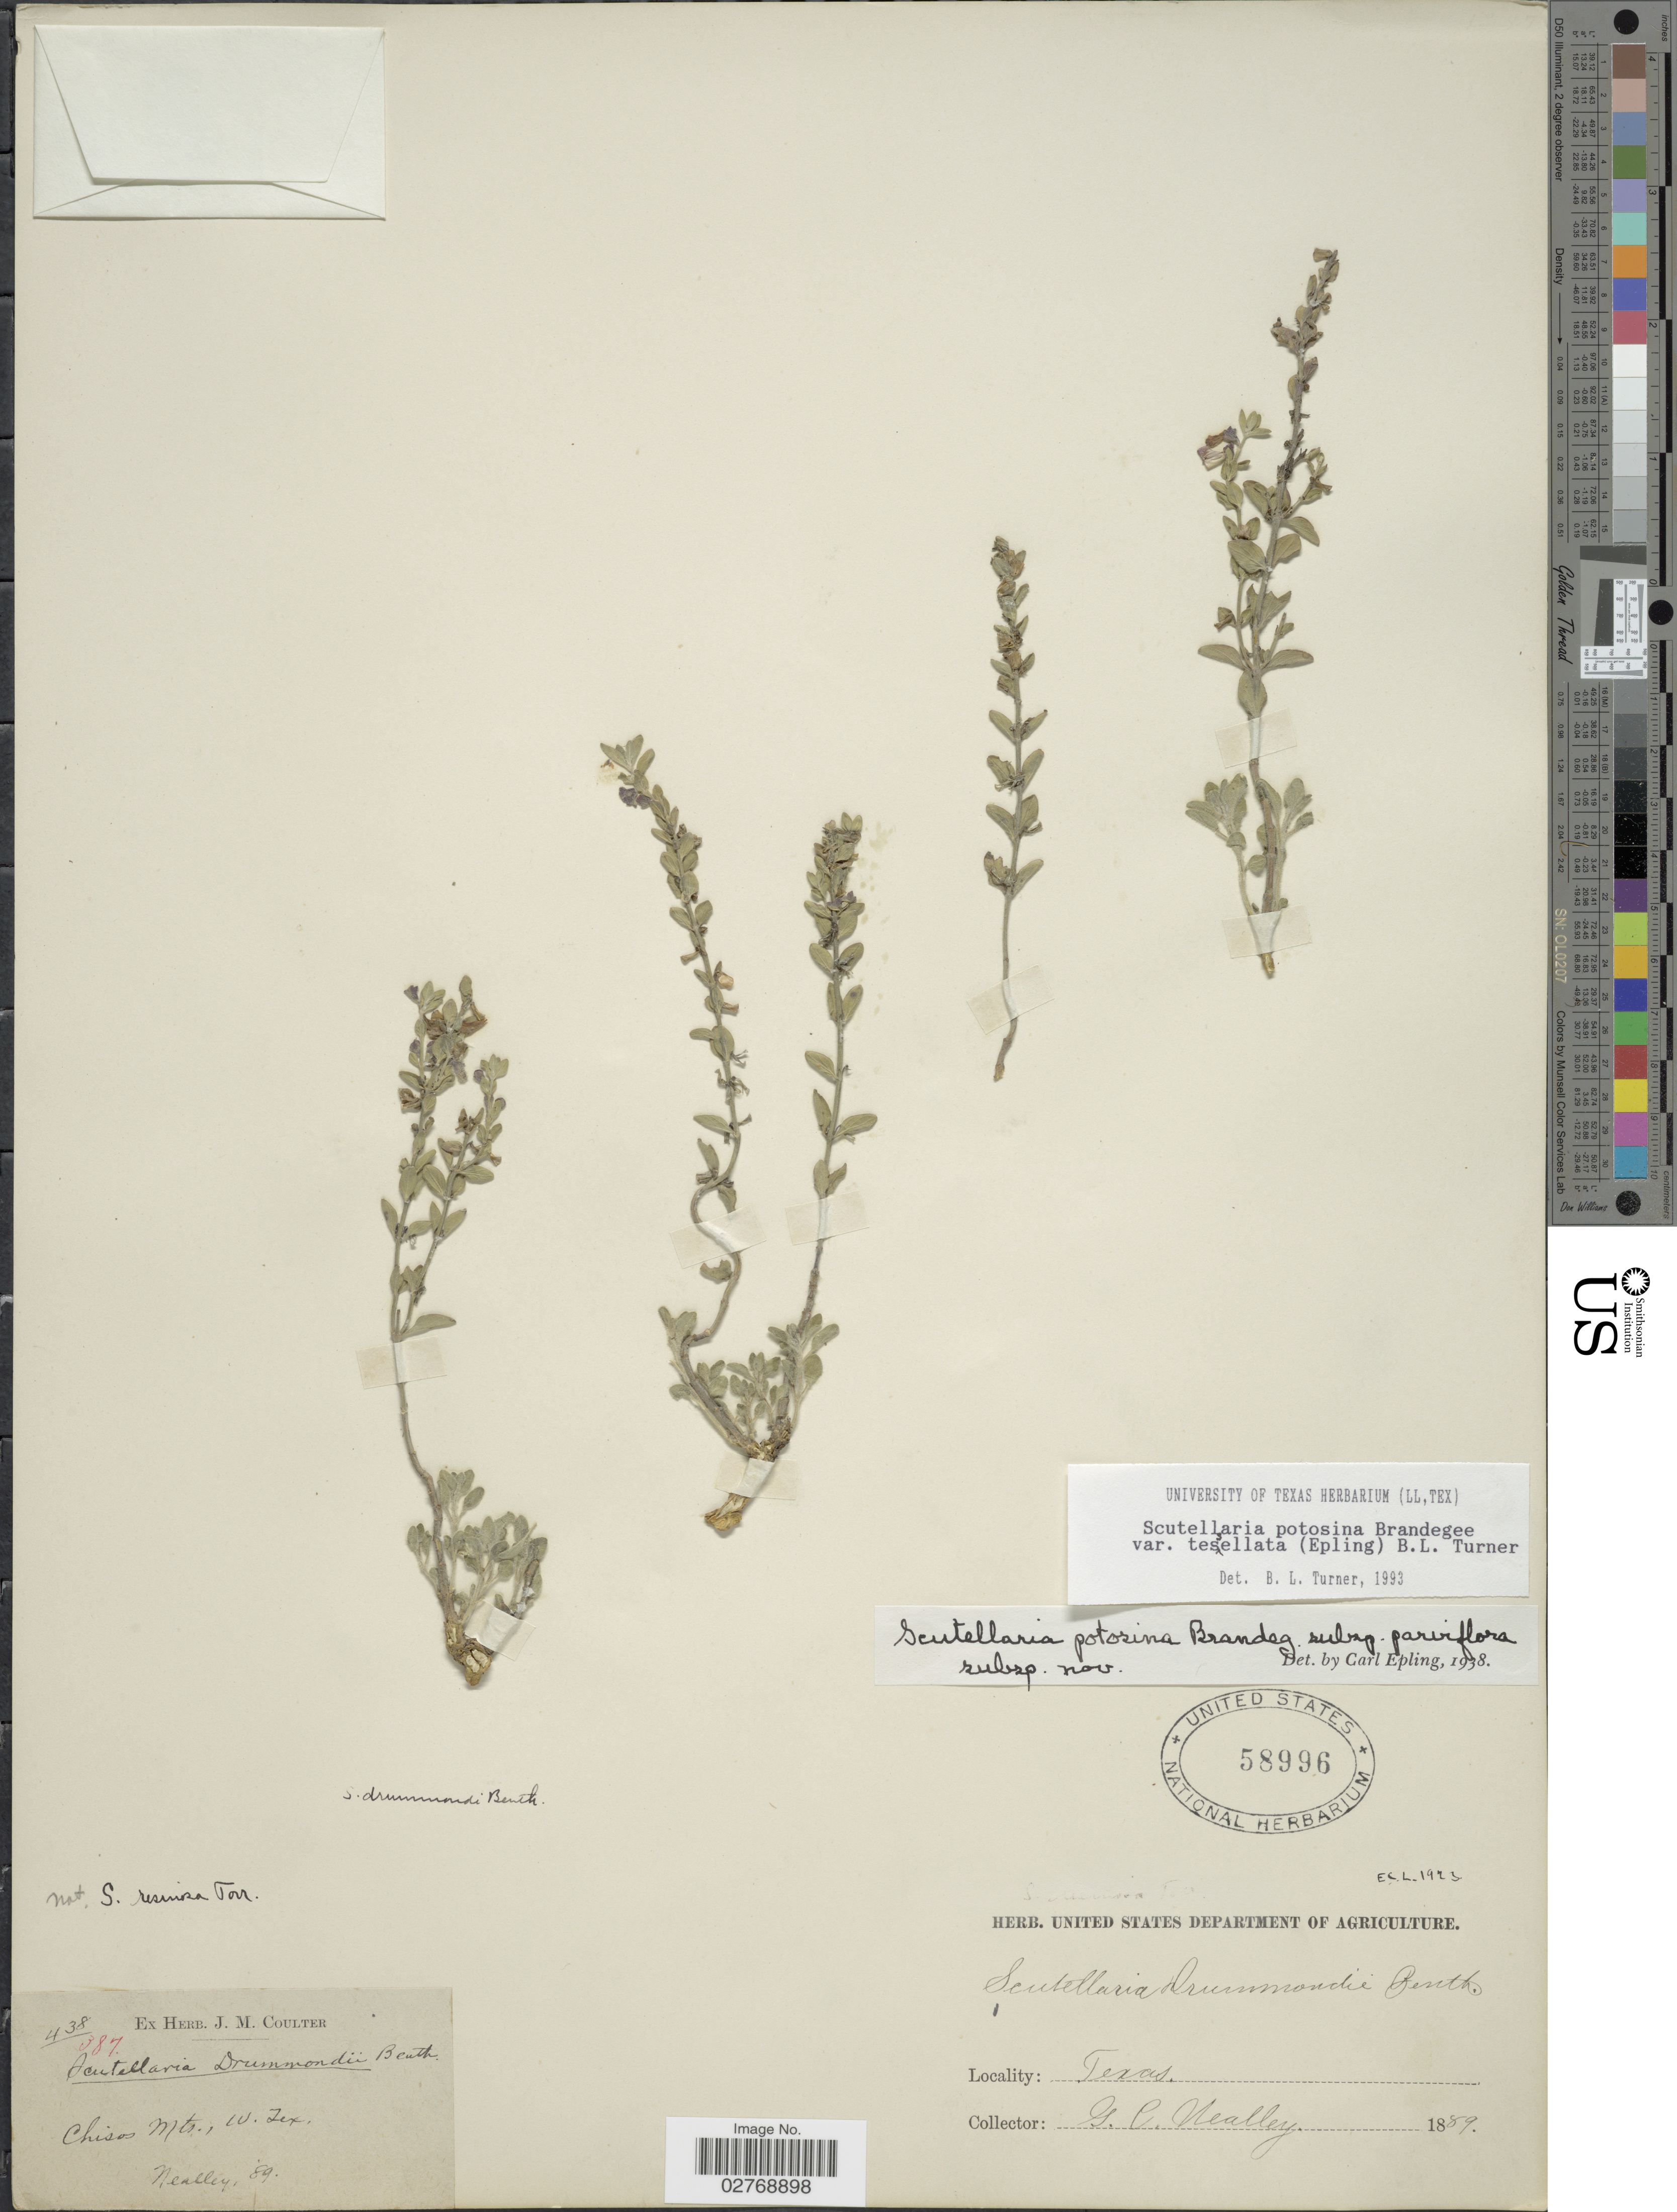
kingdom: Plantae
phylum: Tracheophyta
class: Magnoliopsida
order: Lamiales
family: Lamiaceae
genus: Scutellaria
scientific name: Scutellaria potosina var. tessellata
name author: Brandegee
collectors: G. C. Nealley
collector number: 438/387?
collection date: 1889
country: United States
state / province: Texas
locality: Chisos Mts., W. Texas.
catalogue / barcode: US 58996